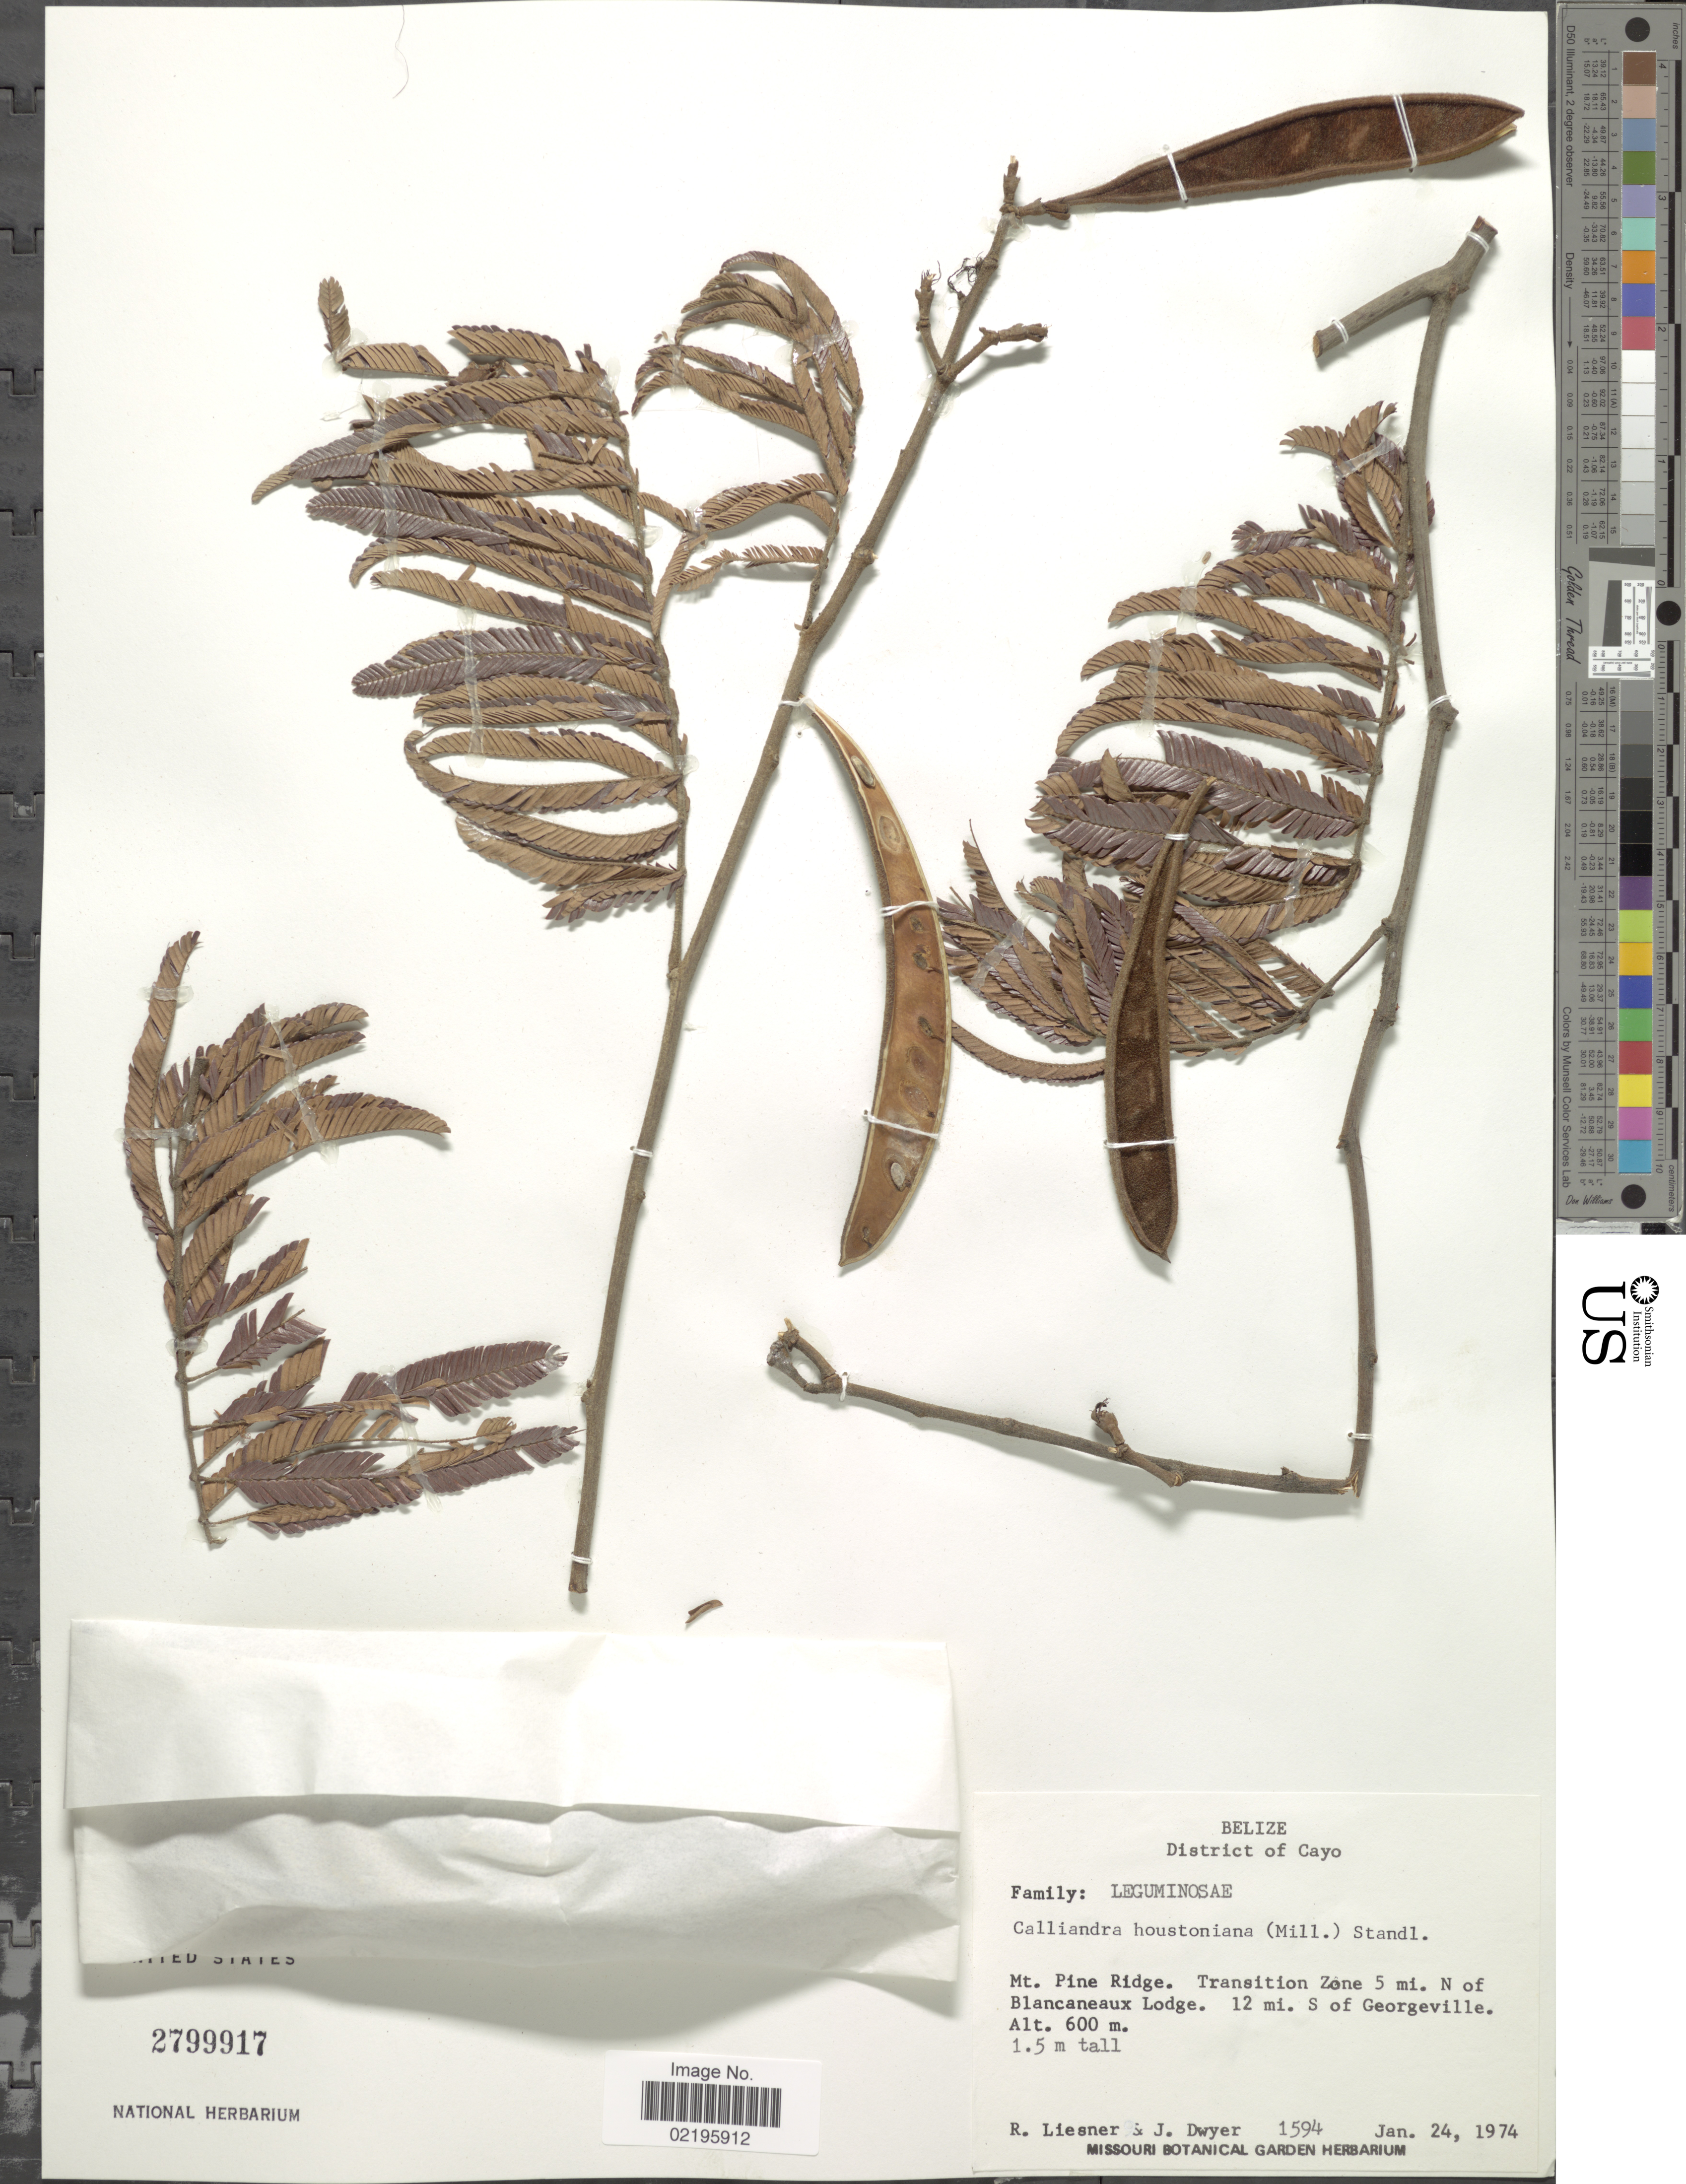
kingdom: Plantae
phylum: Tracheophyta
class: Magnoliopsida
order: Fabales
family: Fabaceae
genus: Calliandra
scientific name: Calliandra houstoniana var. houstoniana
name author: (Mill.) Standl.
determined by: Strong, Mark T., (BOT), Smithsonian Institution - National Museum of Natural History (UNITED STATES)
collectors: R. L. Liesner & J. Dwyer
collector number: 1594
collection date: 1974-01-24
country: Belize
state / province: Cayo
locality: District of Cayo, Mt. Pine Ridge. Transition Zone 5 mi. N of Blancaeaux lodge. 12 mi. S of Georgeville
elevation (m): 600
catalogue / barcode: US 2799917